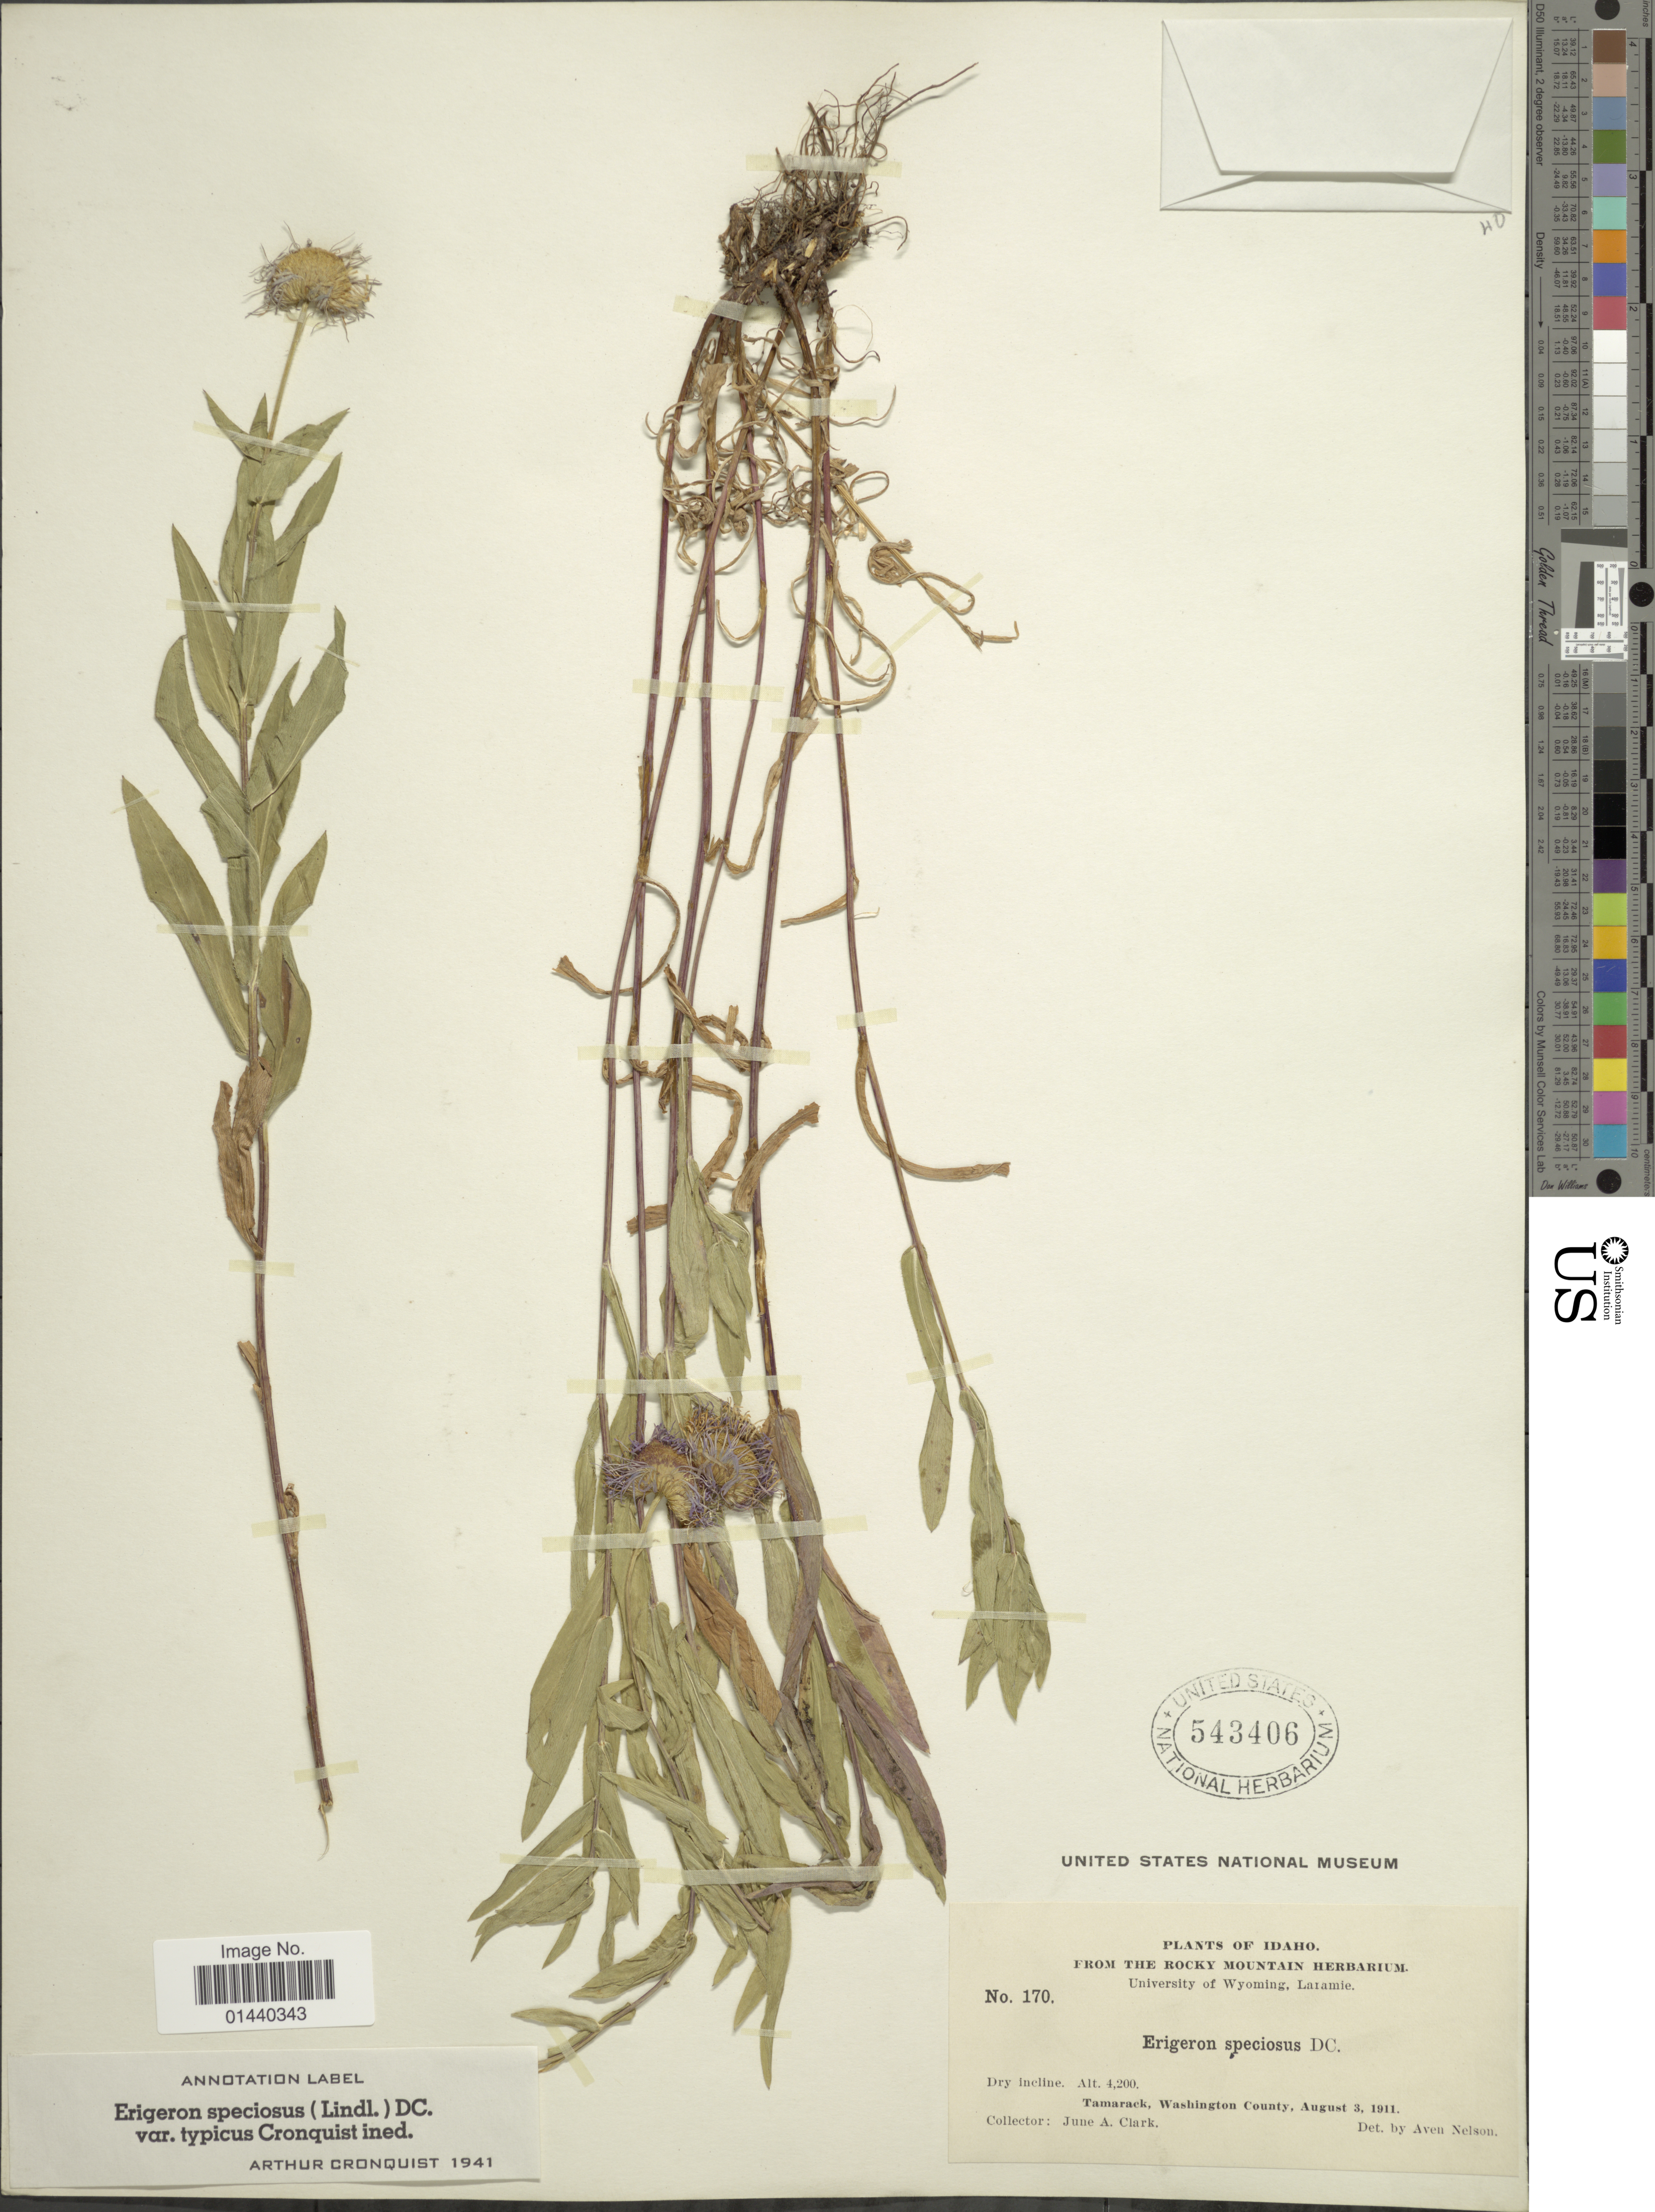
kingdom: Plantae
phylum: Tracheophyta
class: Magnoliopsida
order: Asterales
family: Asteraceae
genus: Erigeron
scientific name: Erigeron speciosus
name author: (Lindl.) DC.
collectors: J. A. Clark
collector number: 170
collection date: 1911-08-03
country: United States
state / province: Idaho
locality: Tamarack, Washington County.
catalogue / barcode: US 543406